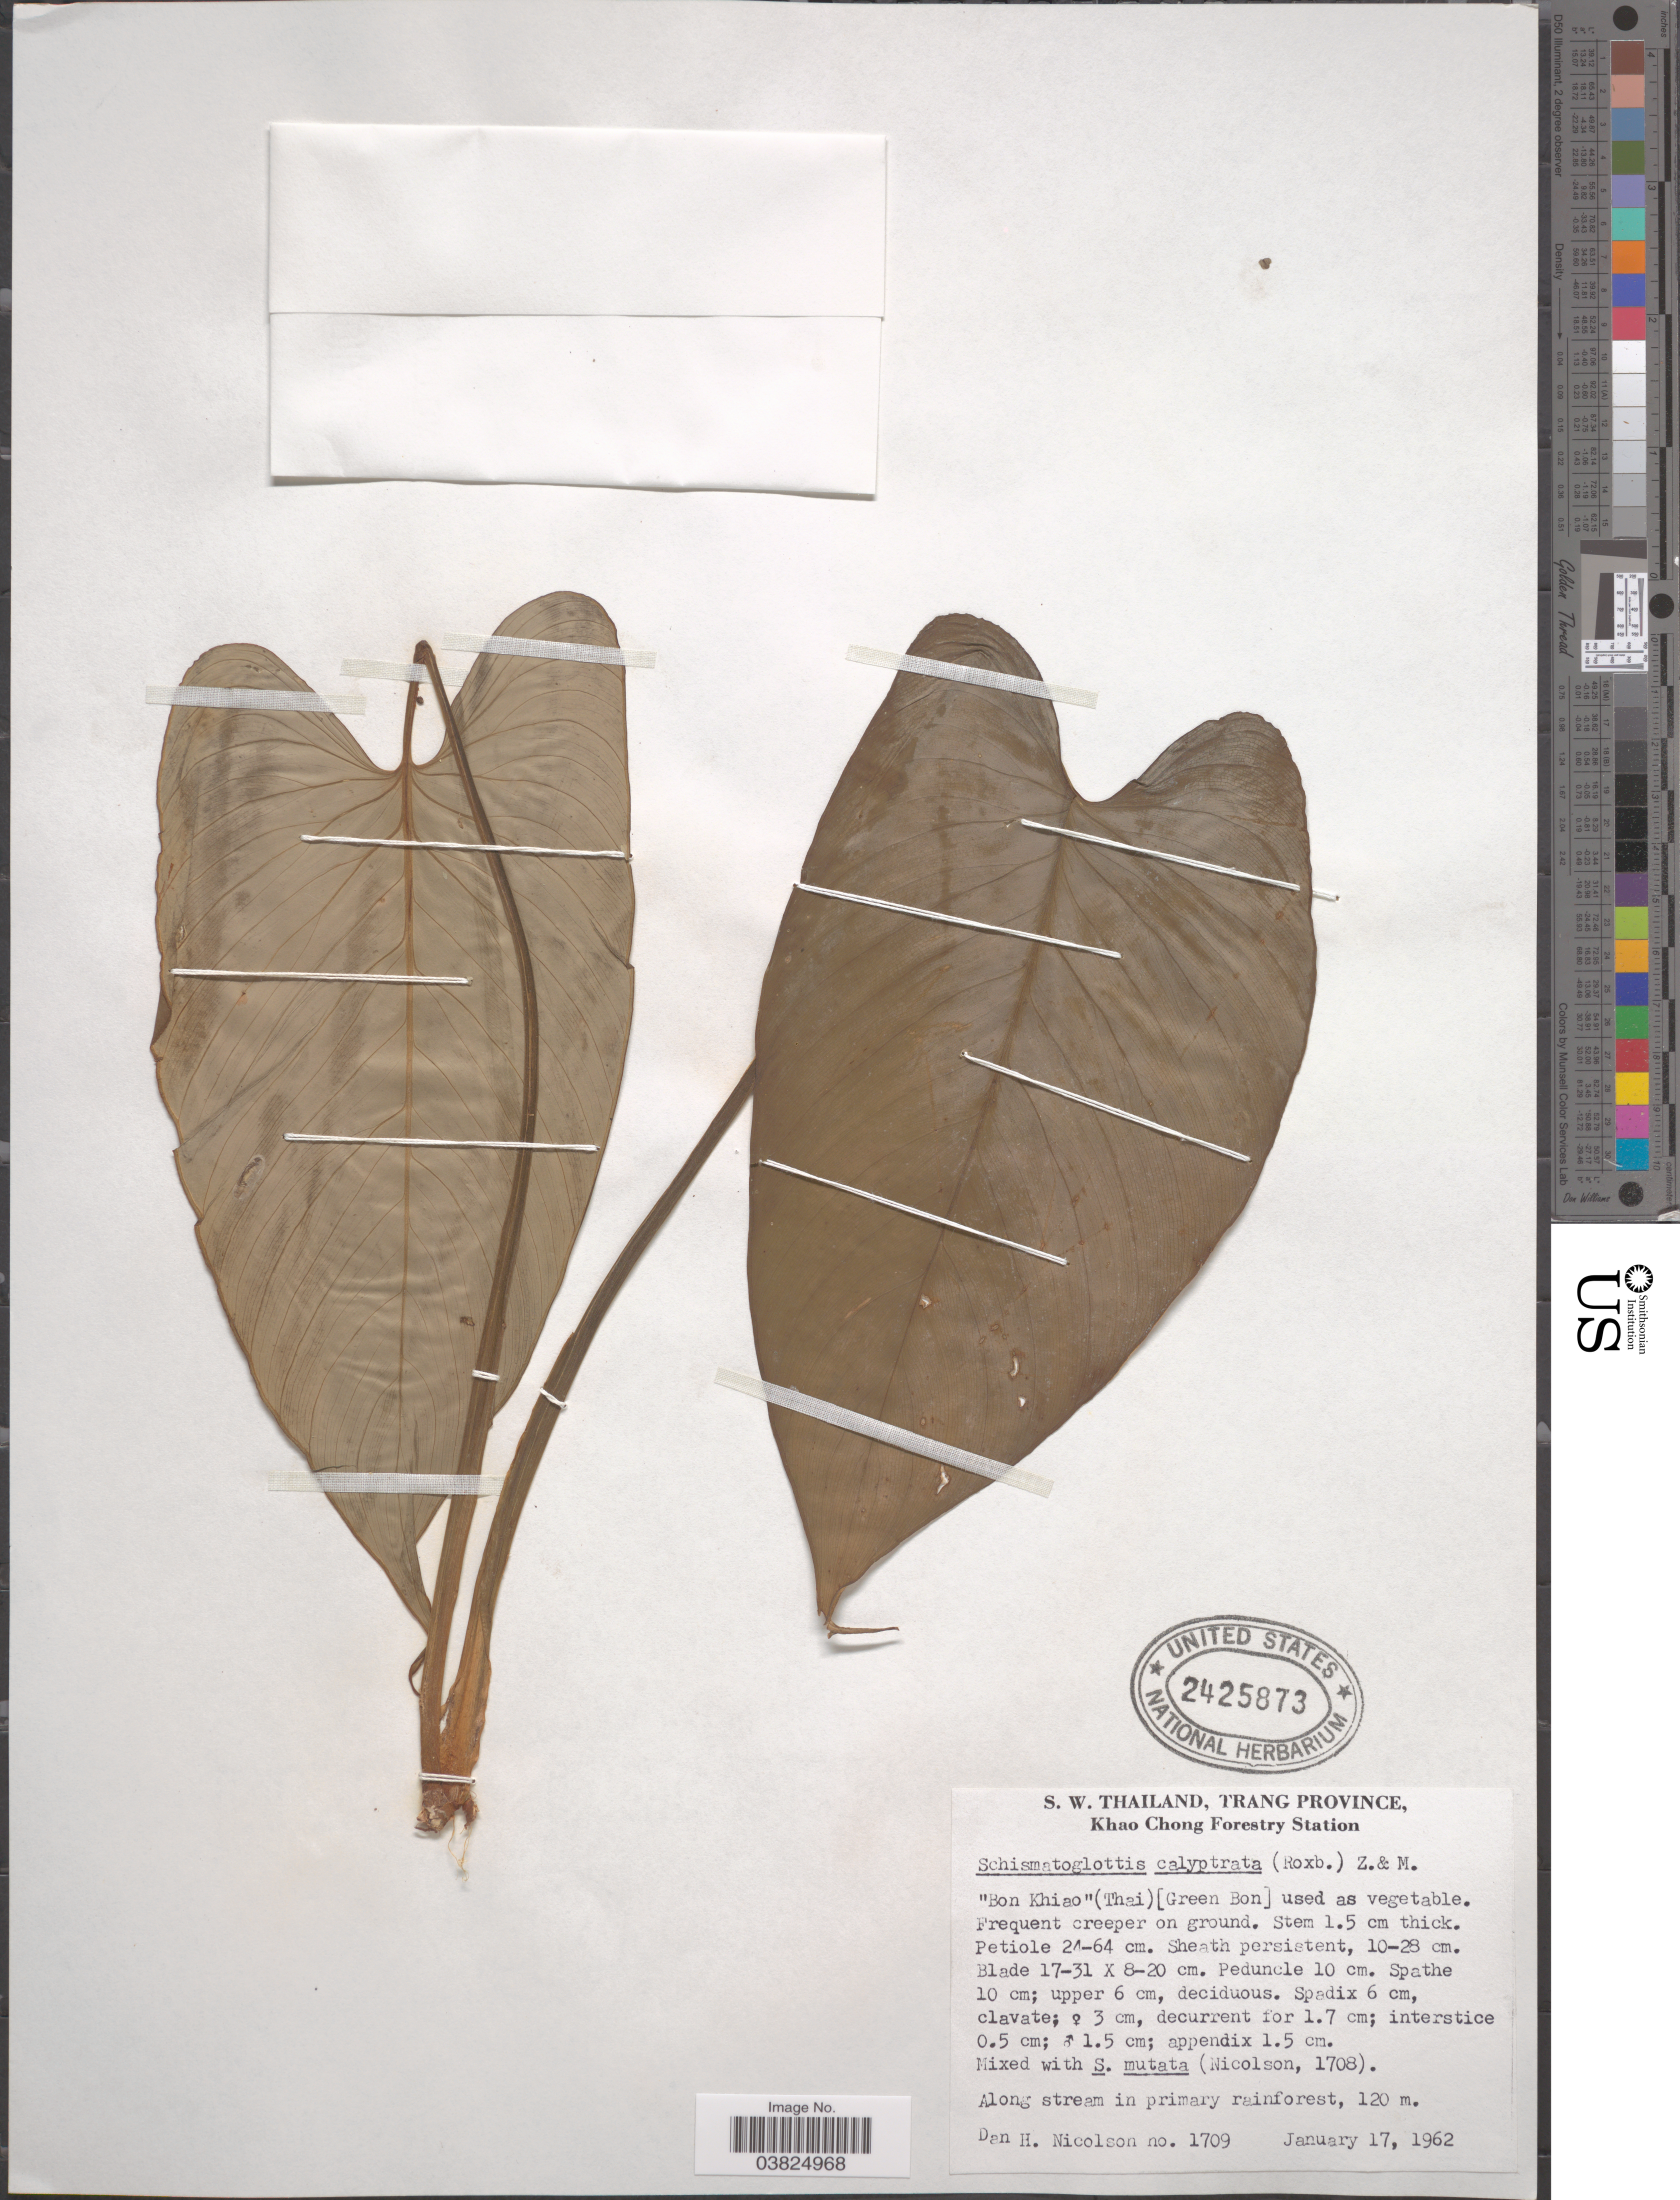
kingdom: Plantae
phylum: Tracheophyta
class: Liliopsida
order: Alismatales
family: Araceae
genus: Schismatoglottis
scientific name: Schismatoglottis calyptrata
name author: Zoll. & Moritzi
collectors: D. H. Nicolson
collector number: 1709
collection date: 1962-01-17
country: Thailand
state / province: Trang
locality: S. W. Thailand, Khao Chong Forestry Station. Along stream in primary rainforest.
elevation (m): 120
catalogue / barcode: US 2425873